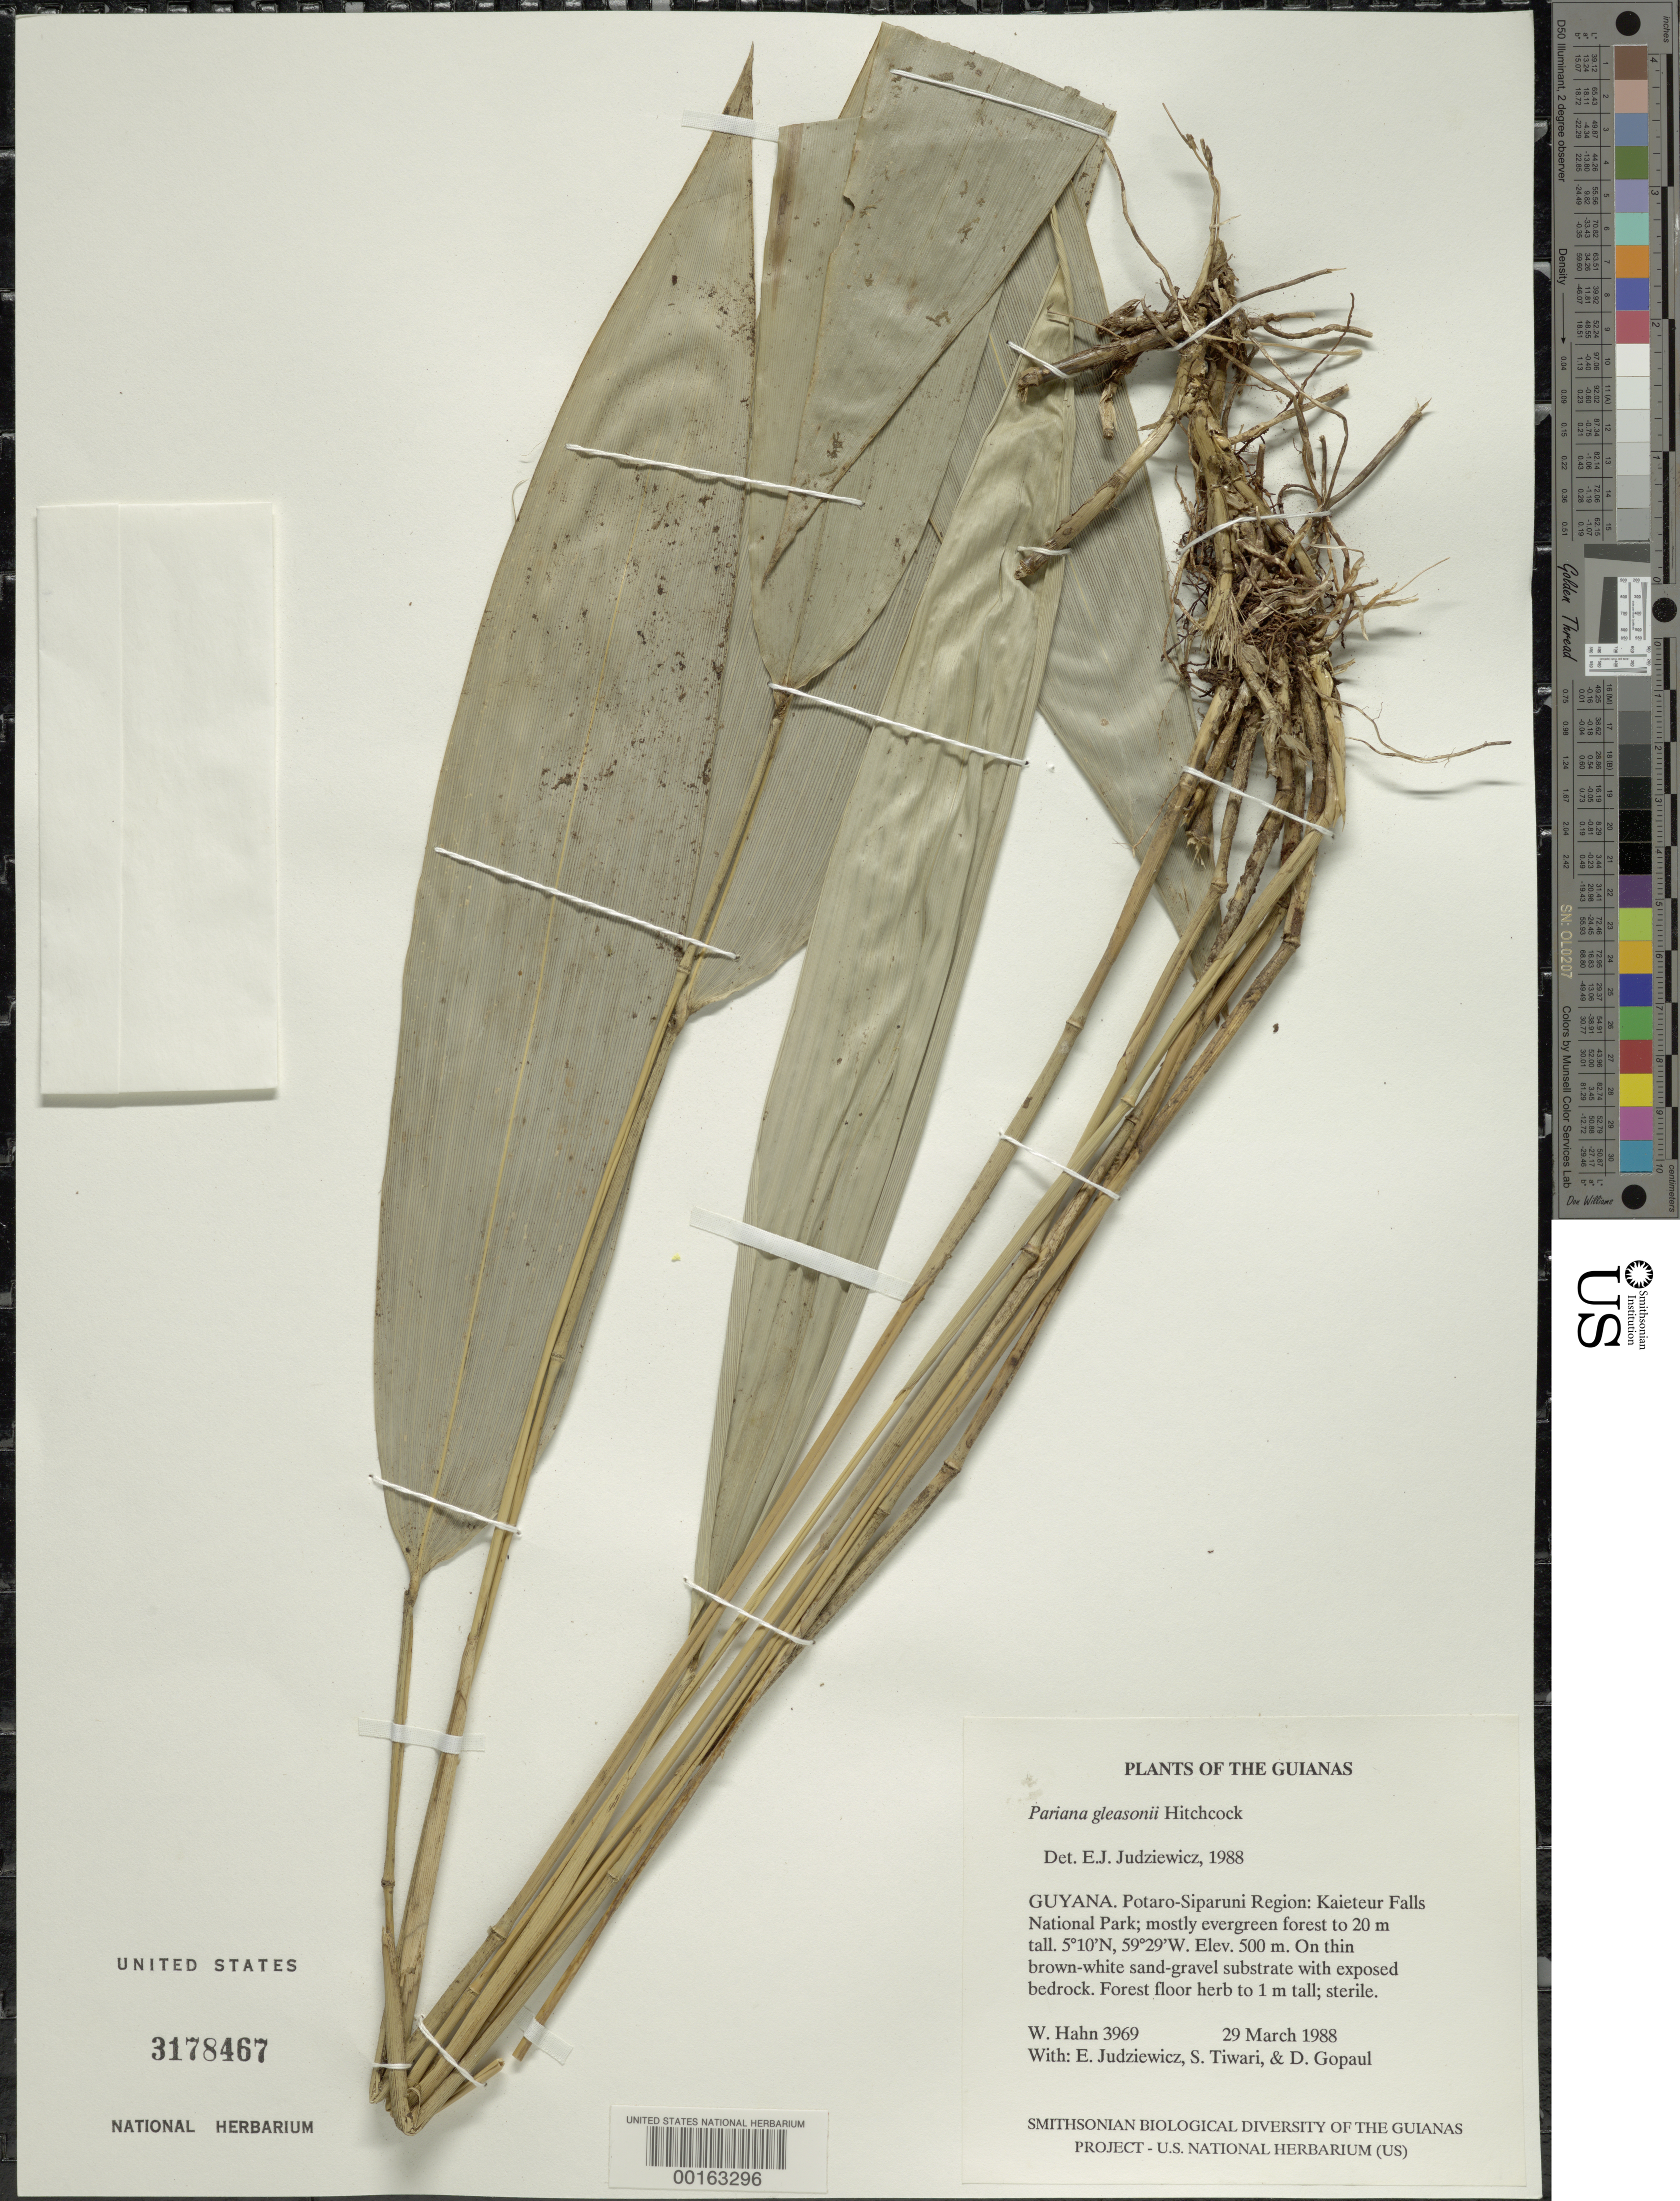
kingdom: Plantae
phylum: Tracheophyta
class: Liliopsida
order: Poales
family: Poaceae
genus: Pariana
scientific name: Pariana gleasonii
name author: Hitchc.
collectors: W. J. Hahn, E. J. Judziewicz, S. Tiwari & D. Gopaul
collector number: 3969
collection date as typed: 29 Mar 1988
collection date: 1988-03-29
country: Guyana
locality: Potaro-siparuni region, kaieteur falls natl park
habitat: On thin brown-white sand-gravel substrate with exposed bedrock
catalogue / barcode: US 3178467